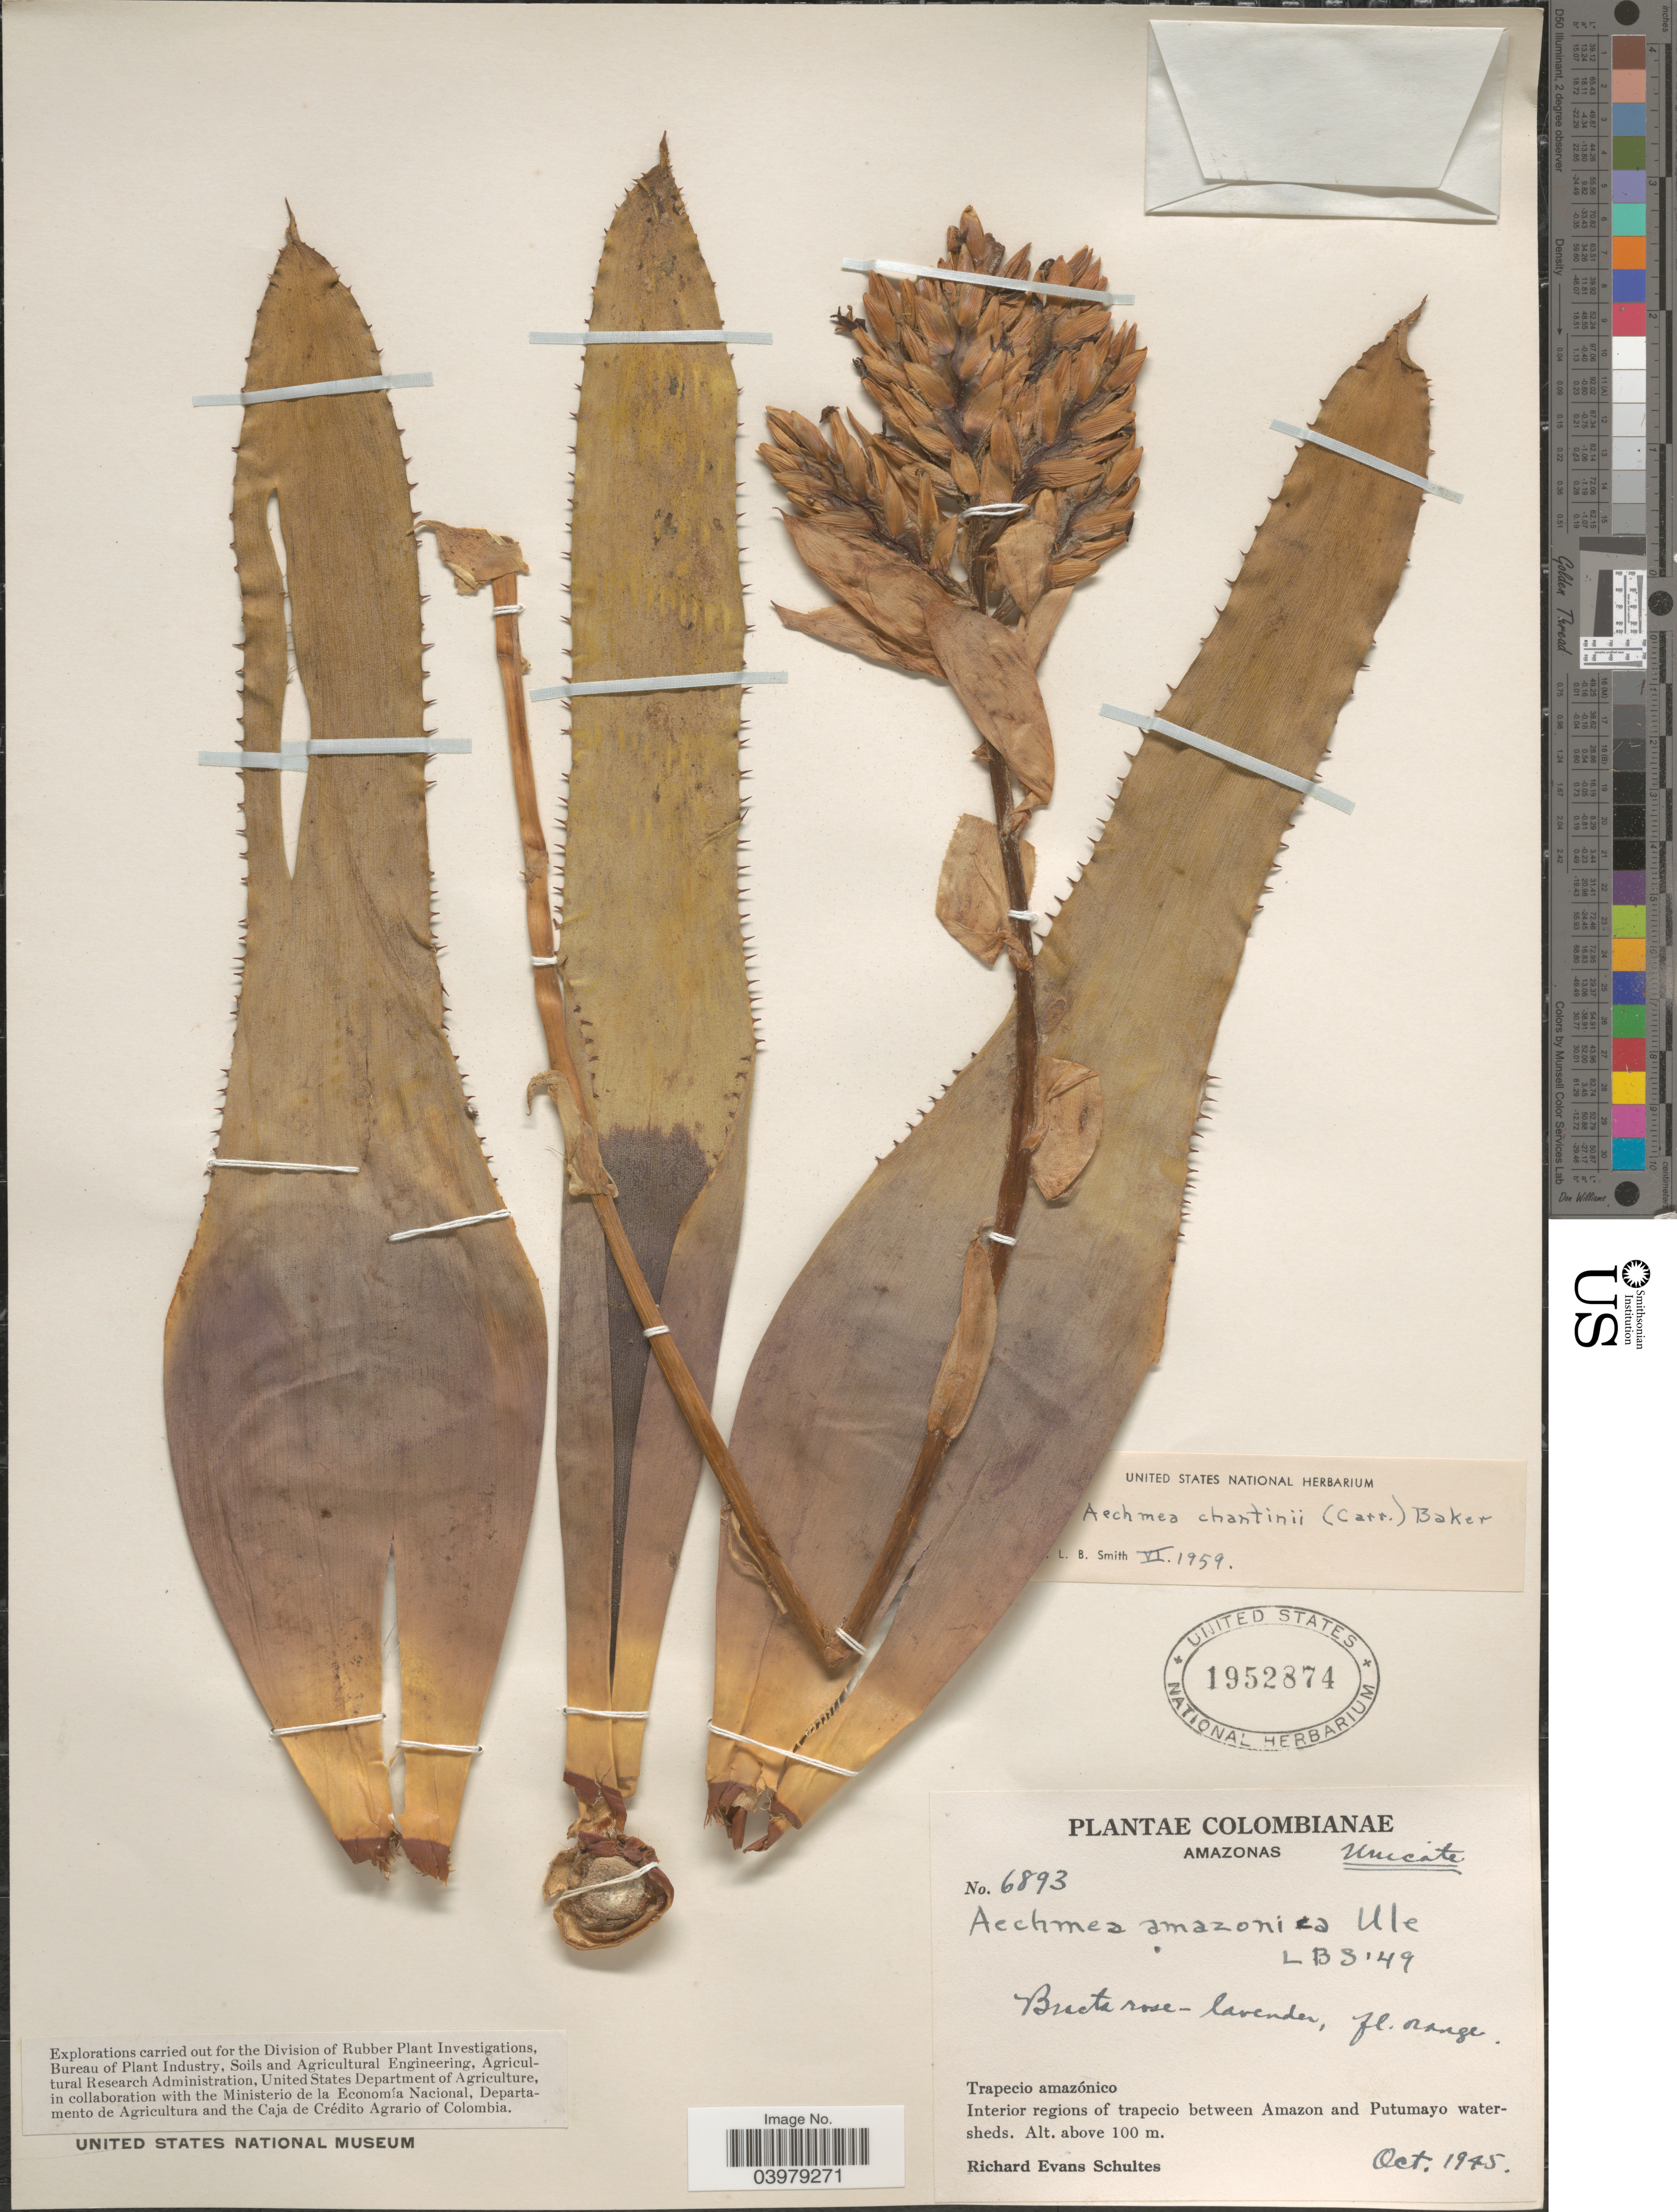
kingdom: Plantae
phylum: Tracheophyta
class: Liliopsida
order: Poales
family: Bromeliaceae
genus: Aechmea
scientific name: Aechmea chantinii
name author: (Carrière) Baker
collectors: R. E. Schultes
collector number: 6893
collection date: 1945-10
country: Colombia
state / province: Amazônas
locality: Trapecio amazónico. Interior regions of trapecio between Amazon and Putumayo watersheds.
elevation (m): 100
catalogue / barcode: US 1952874